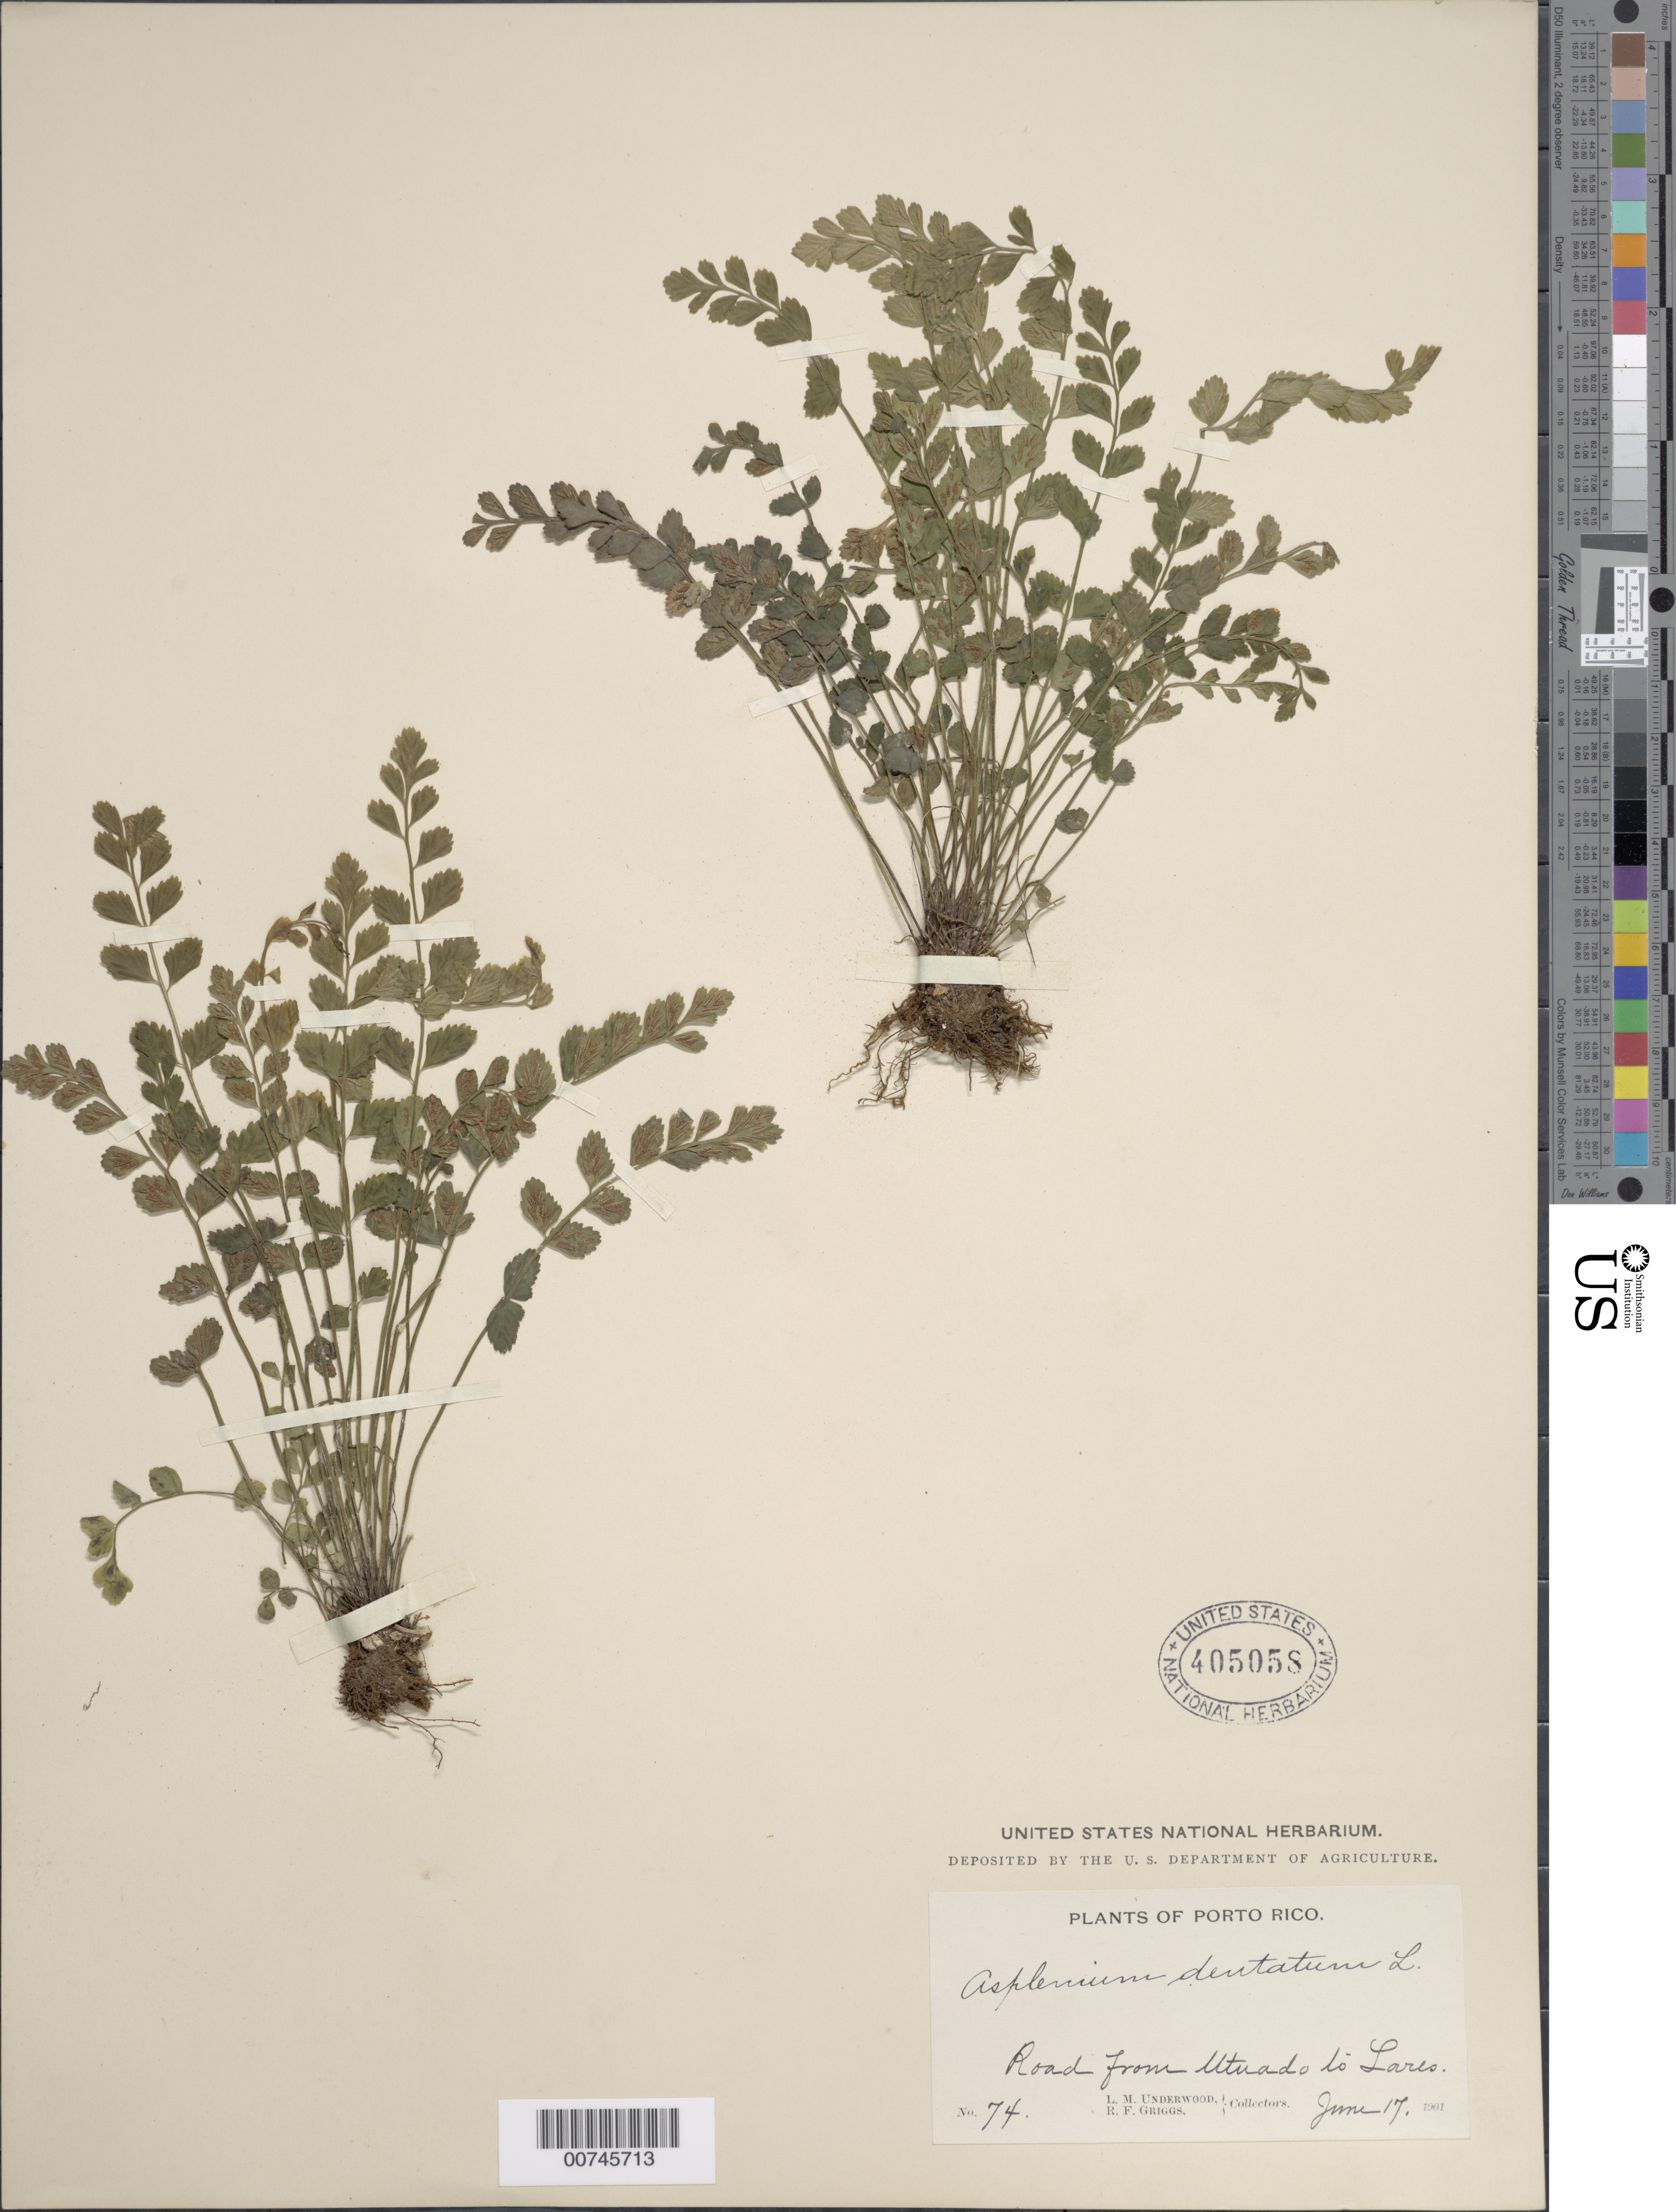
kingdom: Plantae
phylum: Tracheophyta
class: Polypodiopsida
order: Polypodiales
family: Aspleniaceae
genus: Asplenium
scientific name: Asplenium trichomanes-dentatum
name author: L.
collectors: L. M. Underwood & R. F. Griggs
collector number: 74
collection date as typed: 17 Jun 1901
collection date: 1901-06-17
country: Puerto Rico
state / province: Utuado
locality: Road from Utuado to Lares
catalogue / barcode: US 405058